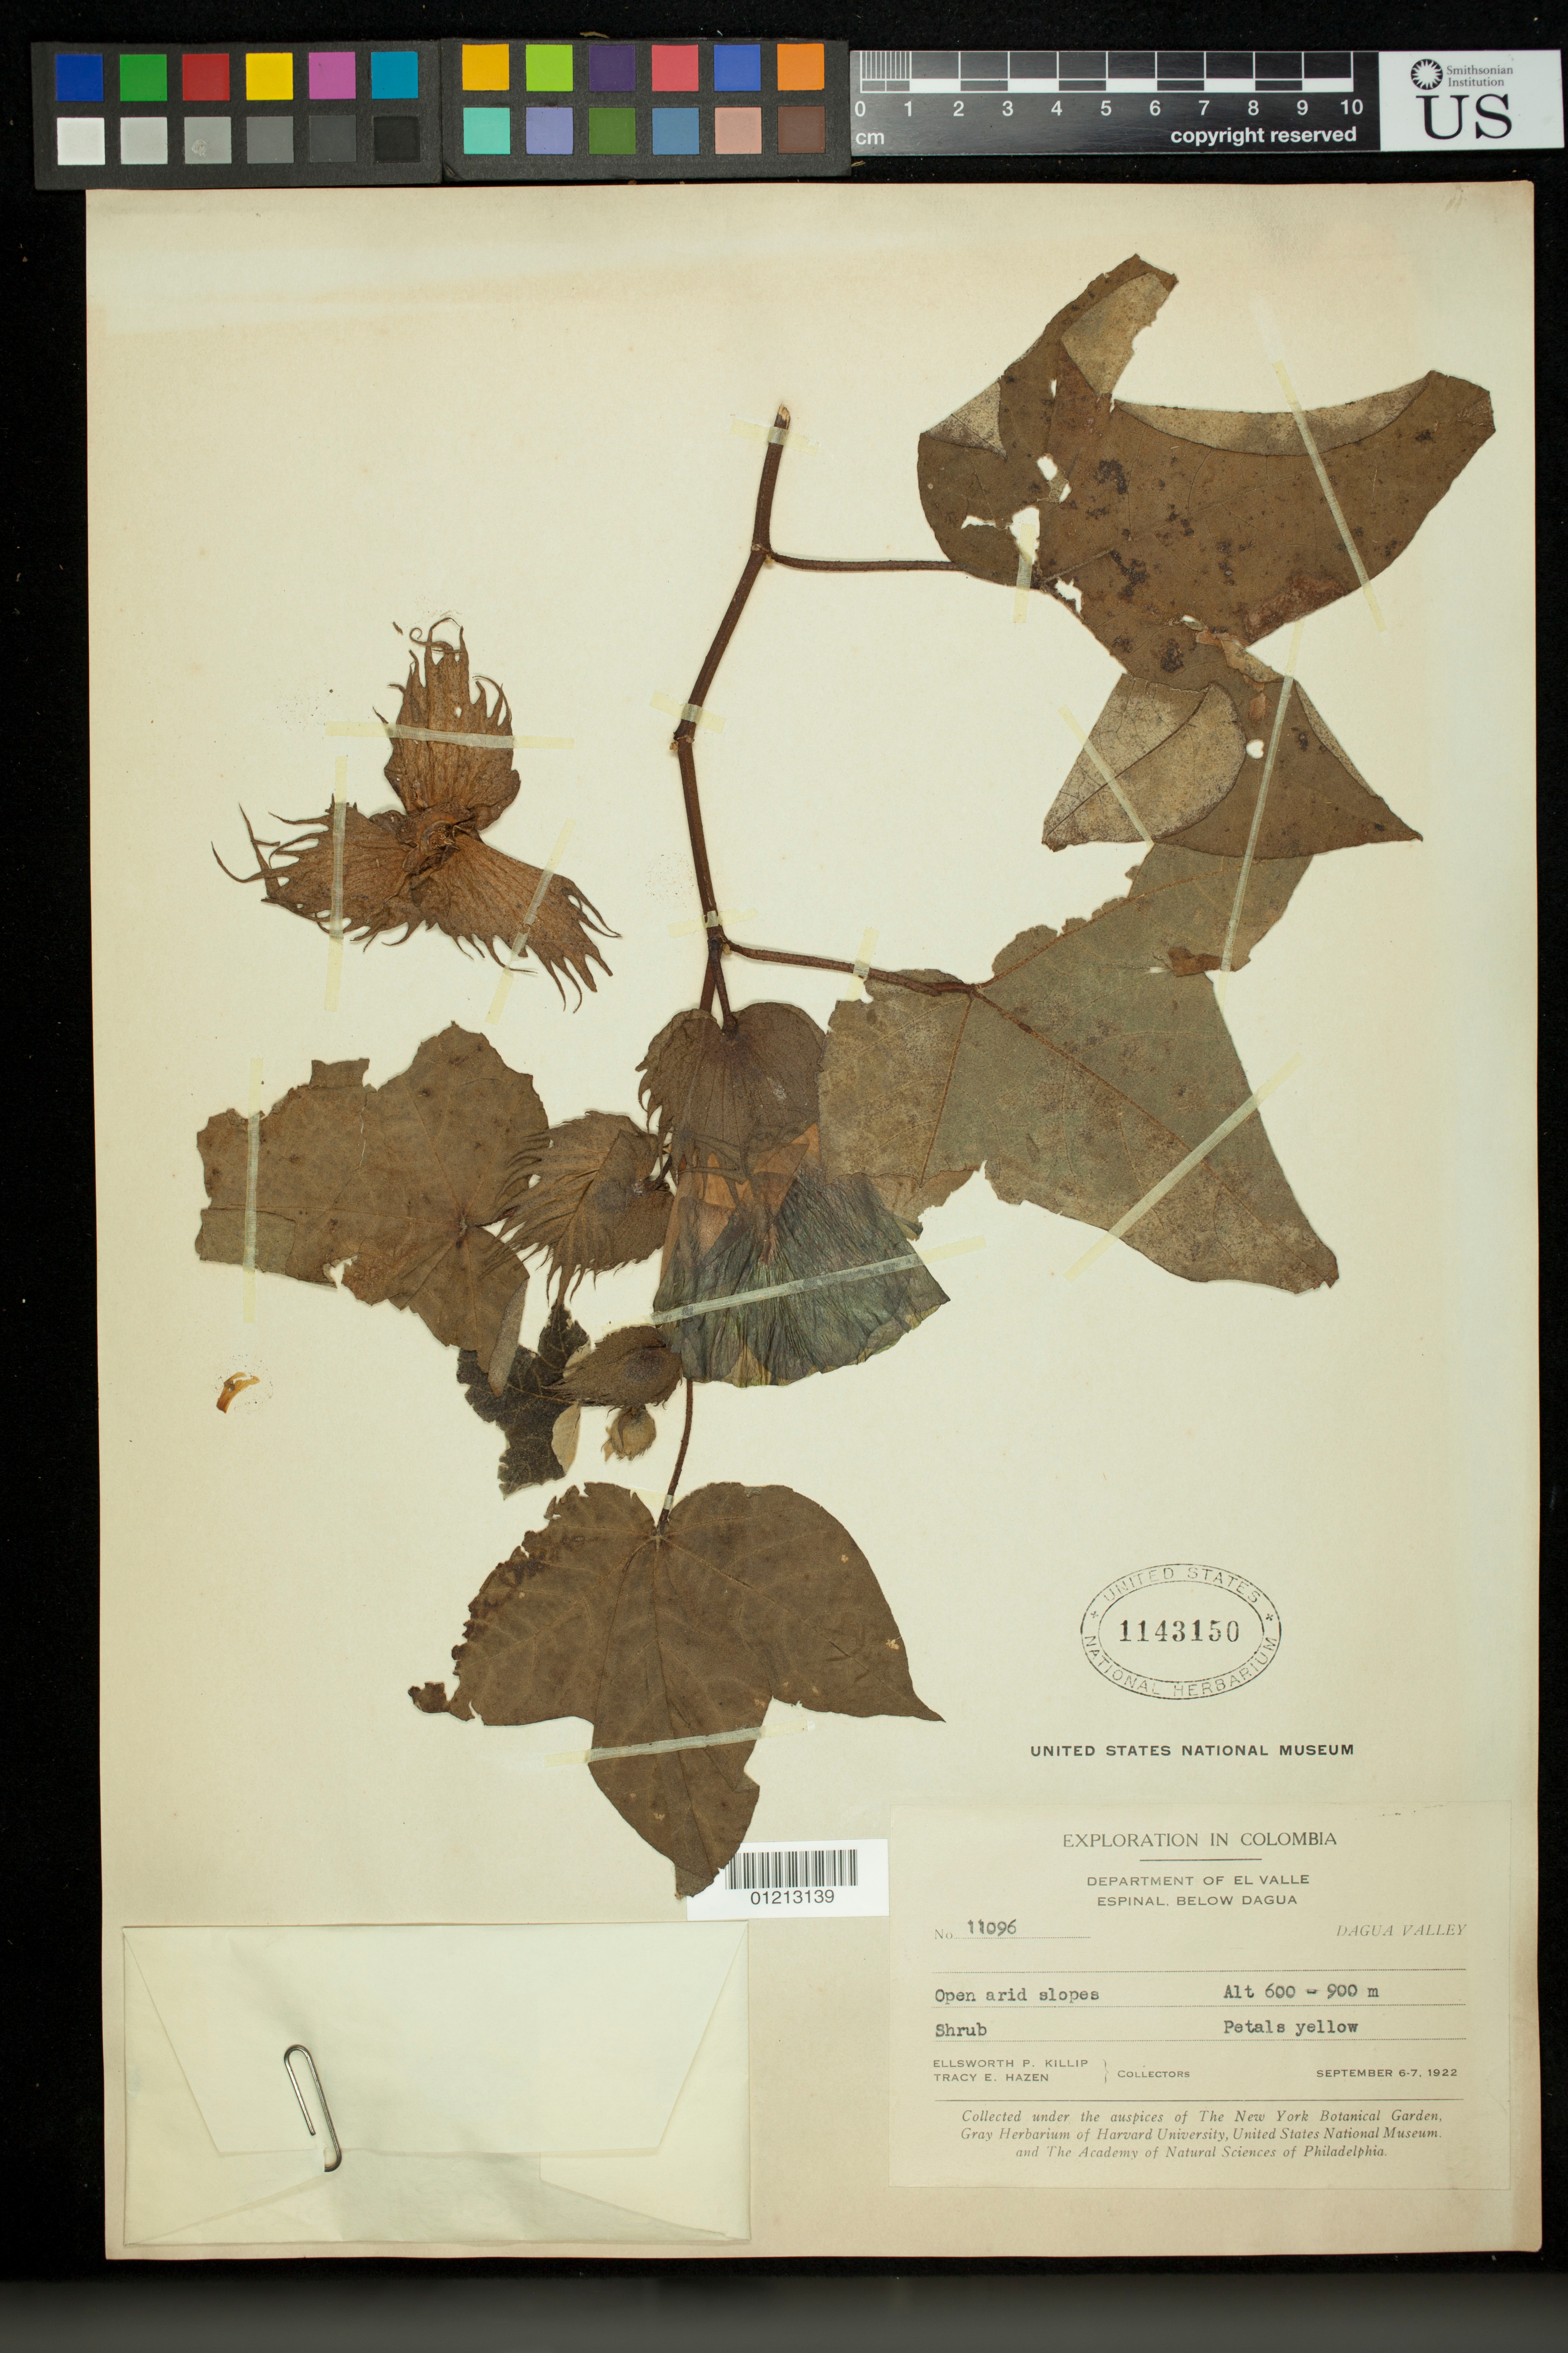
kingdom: Plantae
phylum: Tracheophyta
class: Magnoliopsida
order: Malvales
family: Malvaceae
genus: Gossypium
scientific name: Gossypium sp.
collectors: E. P. Killip & T. E. Hazen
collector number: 11096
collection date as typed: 06 Sep 1922 to 07 Sep 1922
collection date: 1922-09-06/1922-09-07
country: Colombia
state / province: Valle del Cauca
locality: Espinal, below Dagua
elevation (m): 600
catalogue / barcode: US 1143150